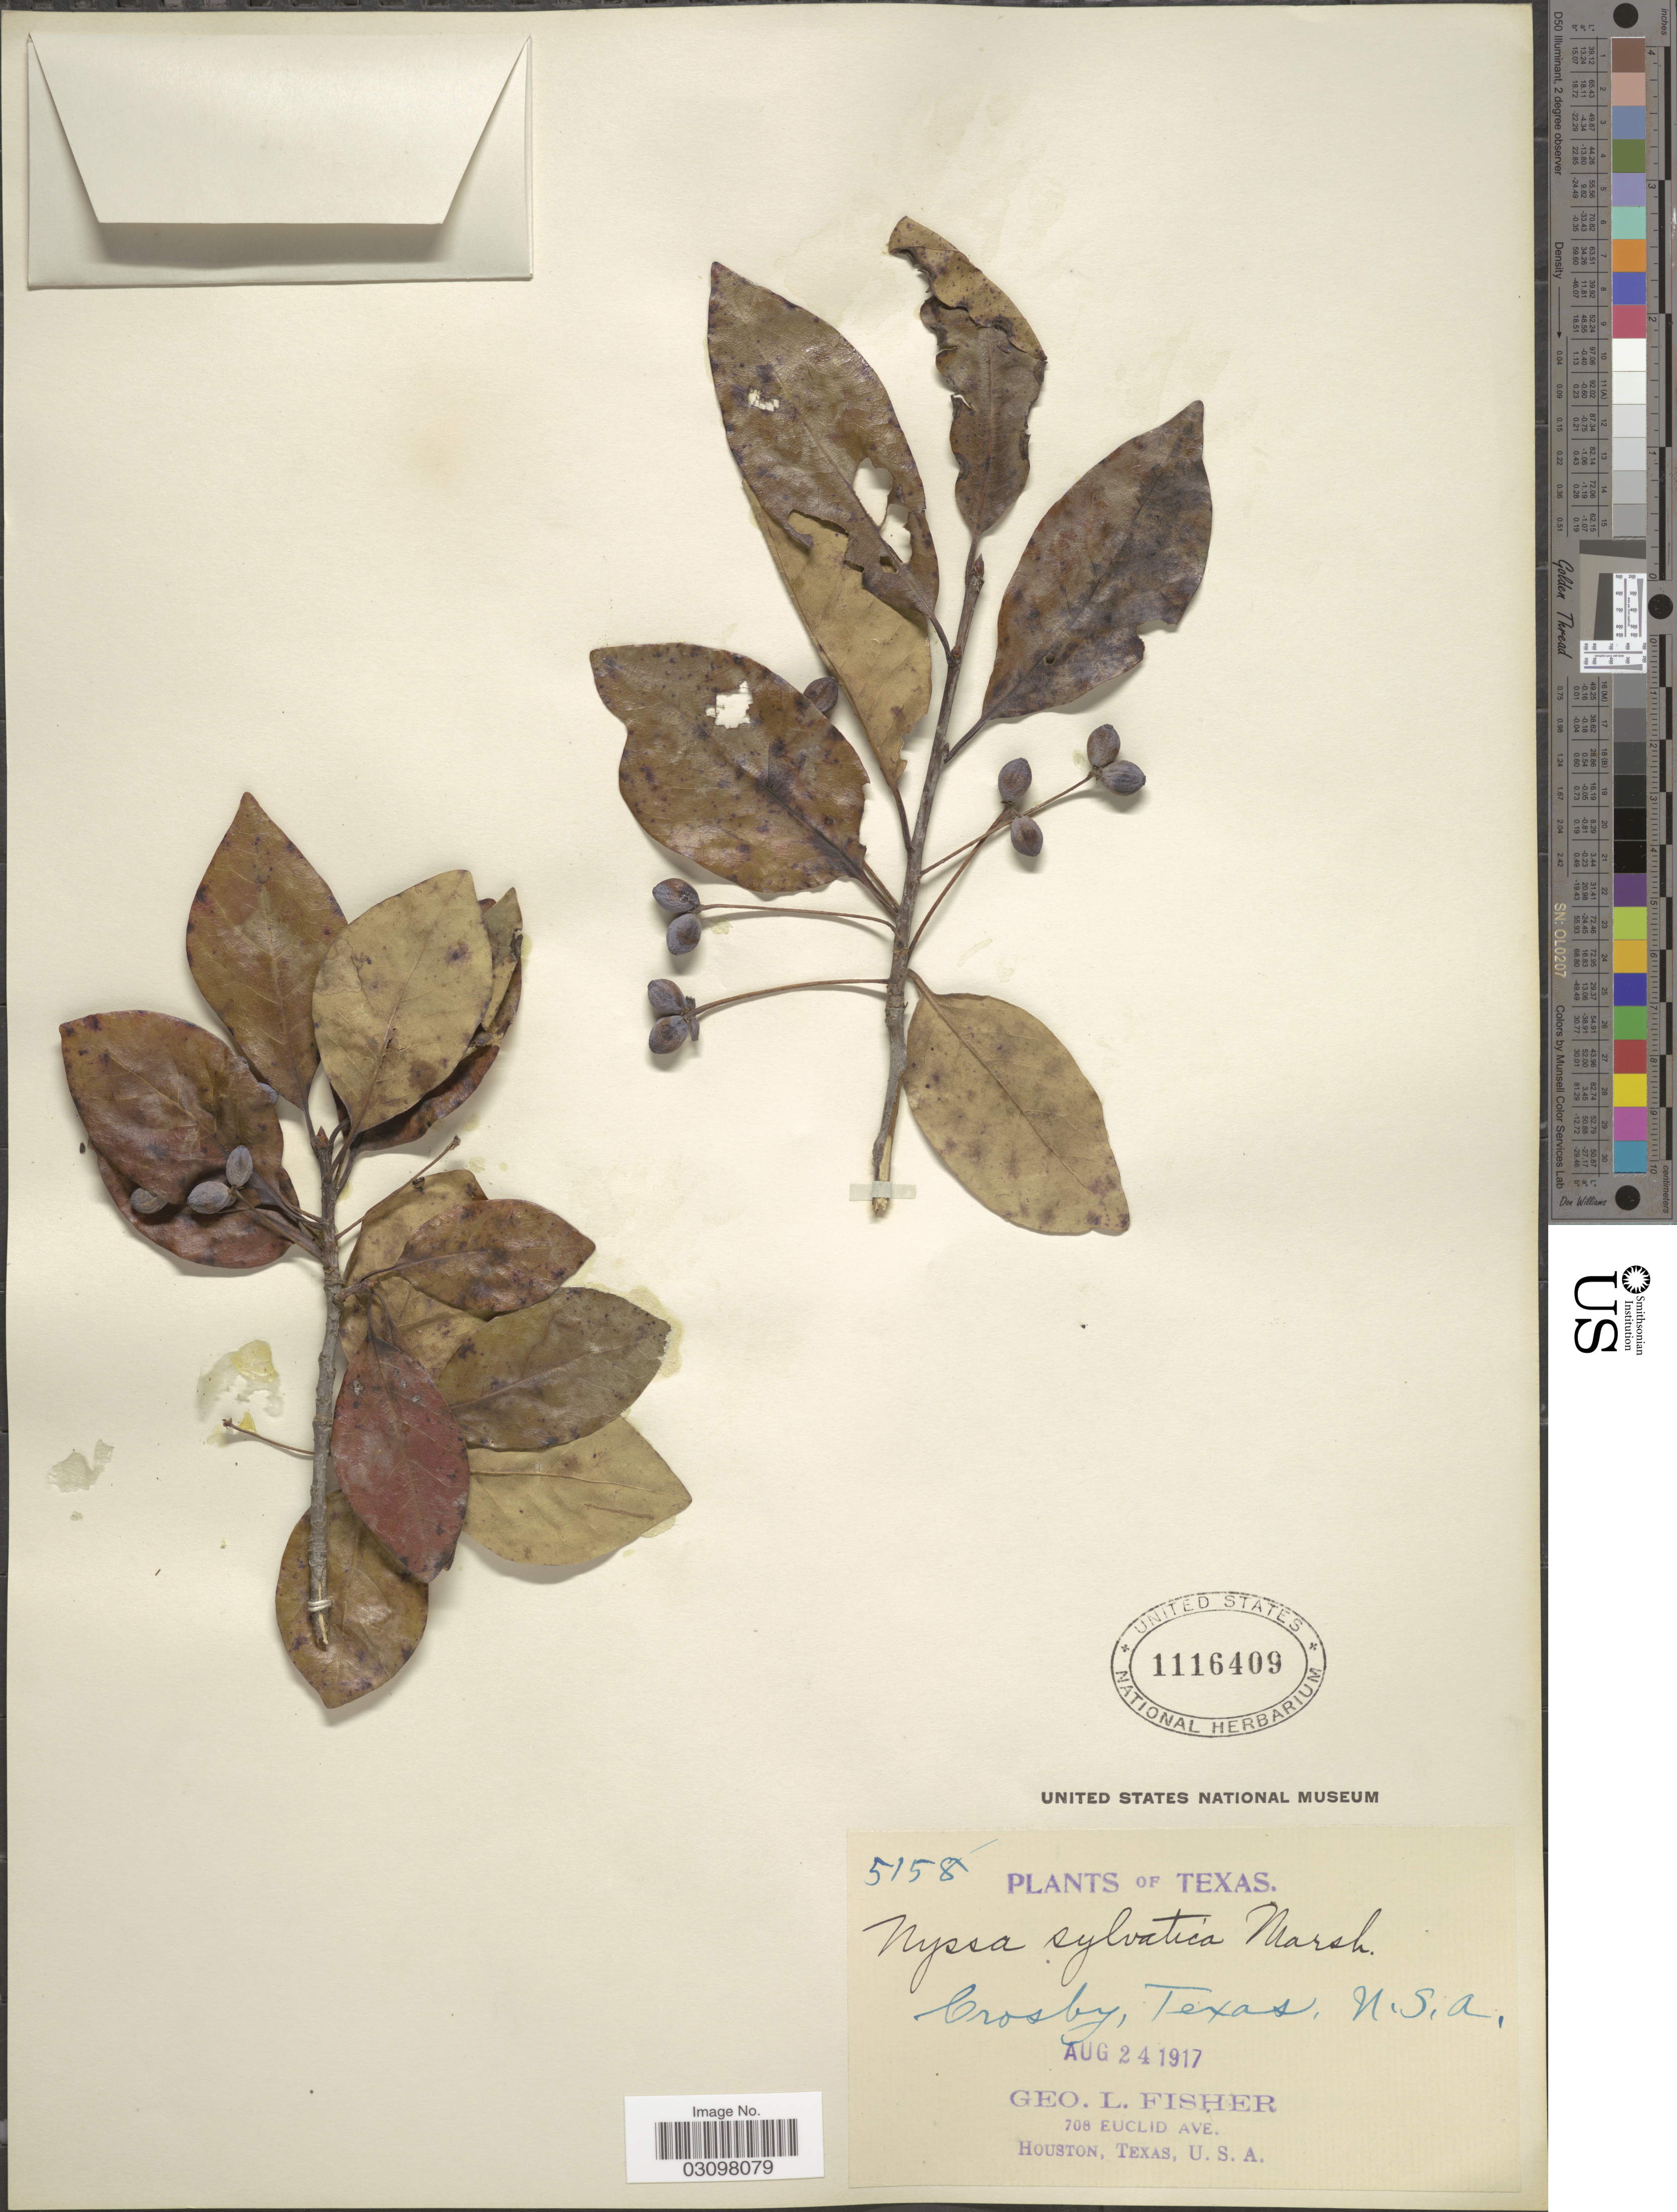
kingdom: Plantae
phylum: Tracheophyta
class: Magnoliopsida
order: Cornales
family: Nyssaceae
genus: Nyssa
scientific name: Nyssa sylvatica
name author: Marshall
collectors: G. L. Fisher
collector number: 5158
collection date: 1917-08-24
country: United States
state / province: Texas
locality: Crosby.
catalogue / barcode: US 1116409